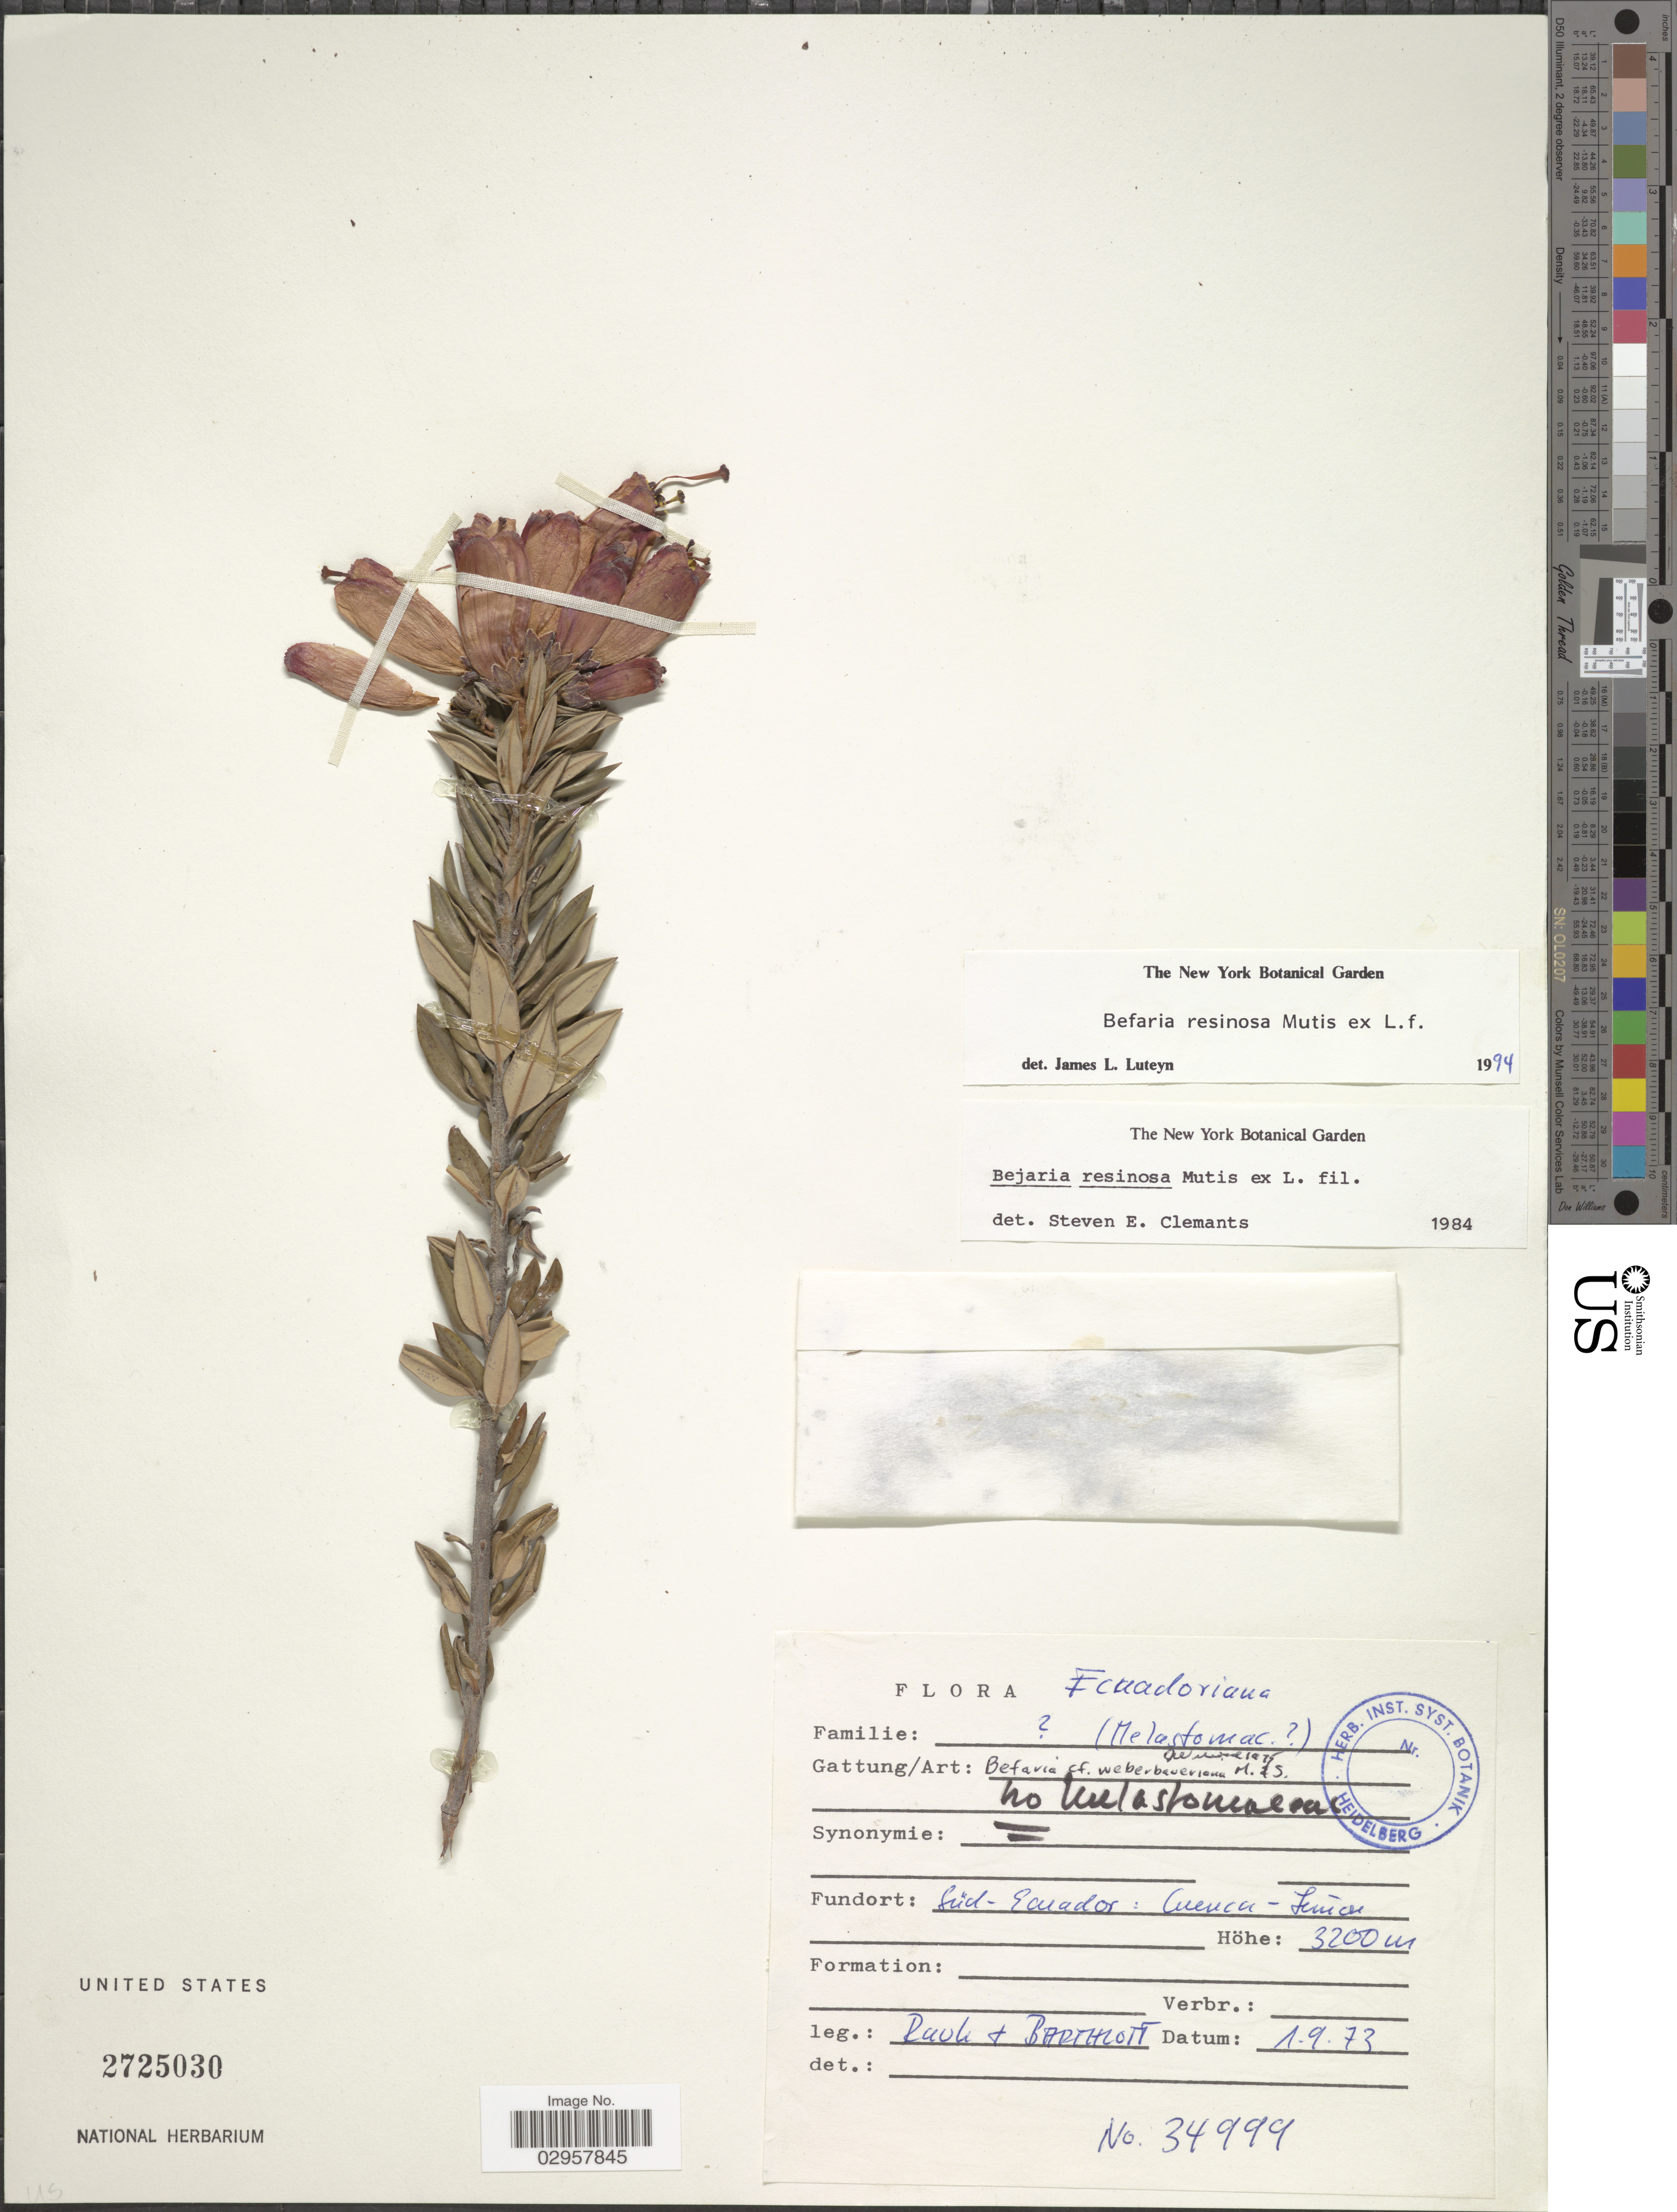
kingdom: Plantae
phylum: Tracheophyta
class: Magnoliopsida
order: Ericales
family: Ericaceae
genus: Befaria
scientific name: Befaria resinosa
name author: Mutis ex L. f.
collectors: Raoh & Barthlott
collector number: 34999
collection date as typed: Transcribed d/m/y: 1/9/73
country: Ecuador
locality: Süd-Ecuador: Cuenca - Limon.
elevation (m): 3200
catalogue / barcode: US 2725030